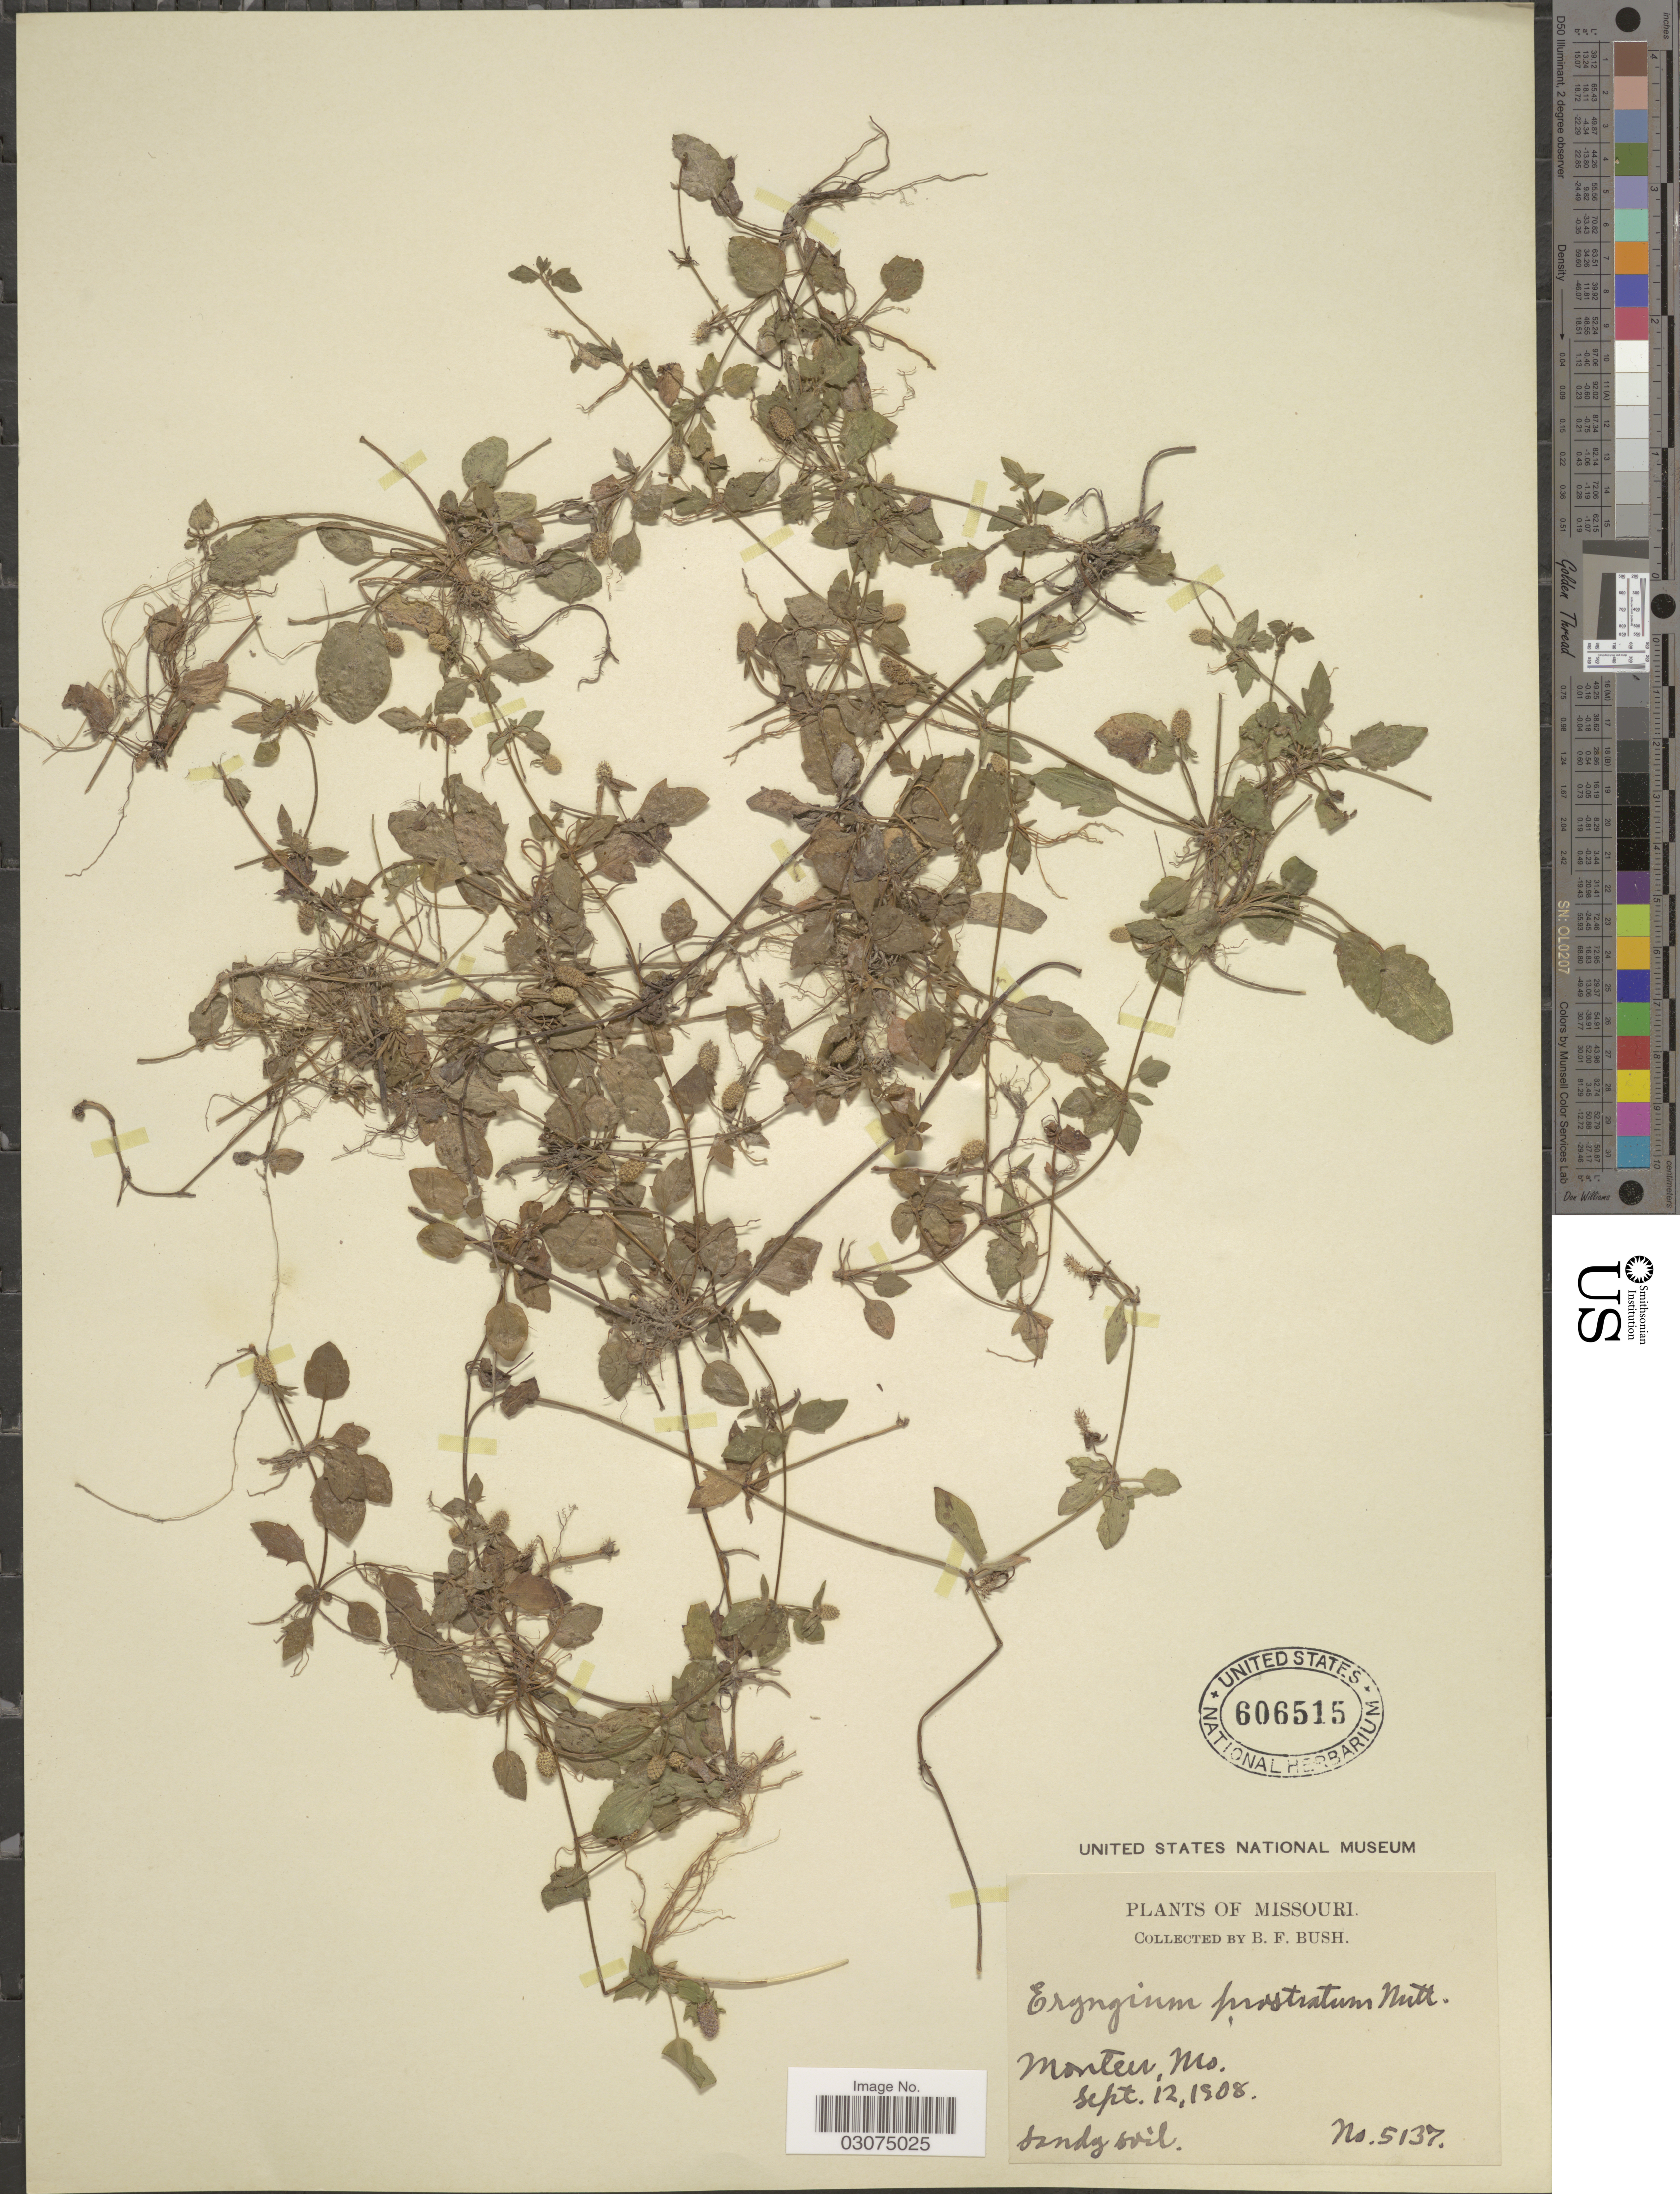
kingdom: Plantae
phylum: Tracheophyta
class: Magnoliopsida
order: Apiales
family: Apiaceae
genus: Eryngium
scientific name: Eryngium prostratum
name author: Nutt. ex DC.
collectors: B. F. Bush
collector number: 5137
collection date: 1908-09-12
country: United States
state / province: Missouri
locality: Monteer.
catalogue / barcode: US 606515